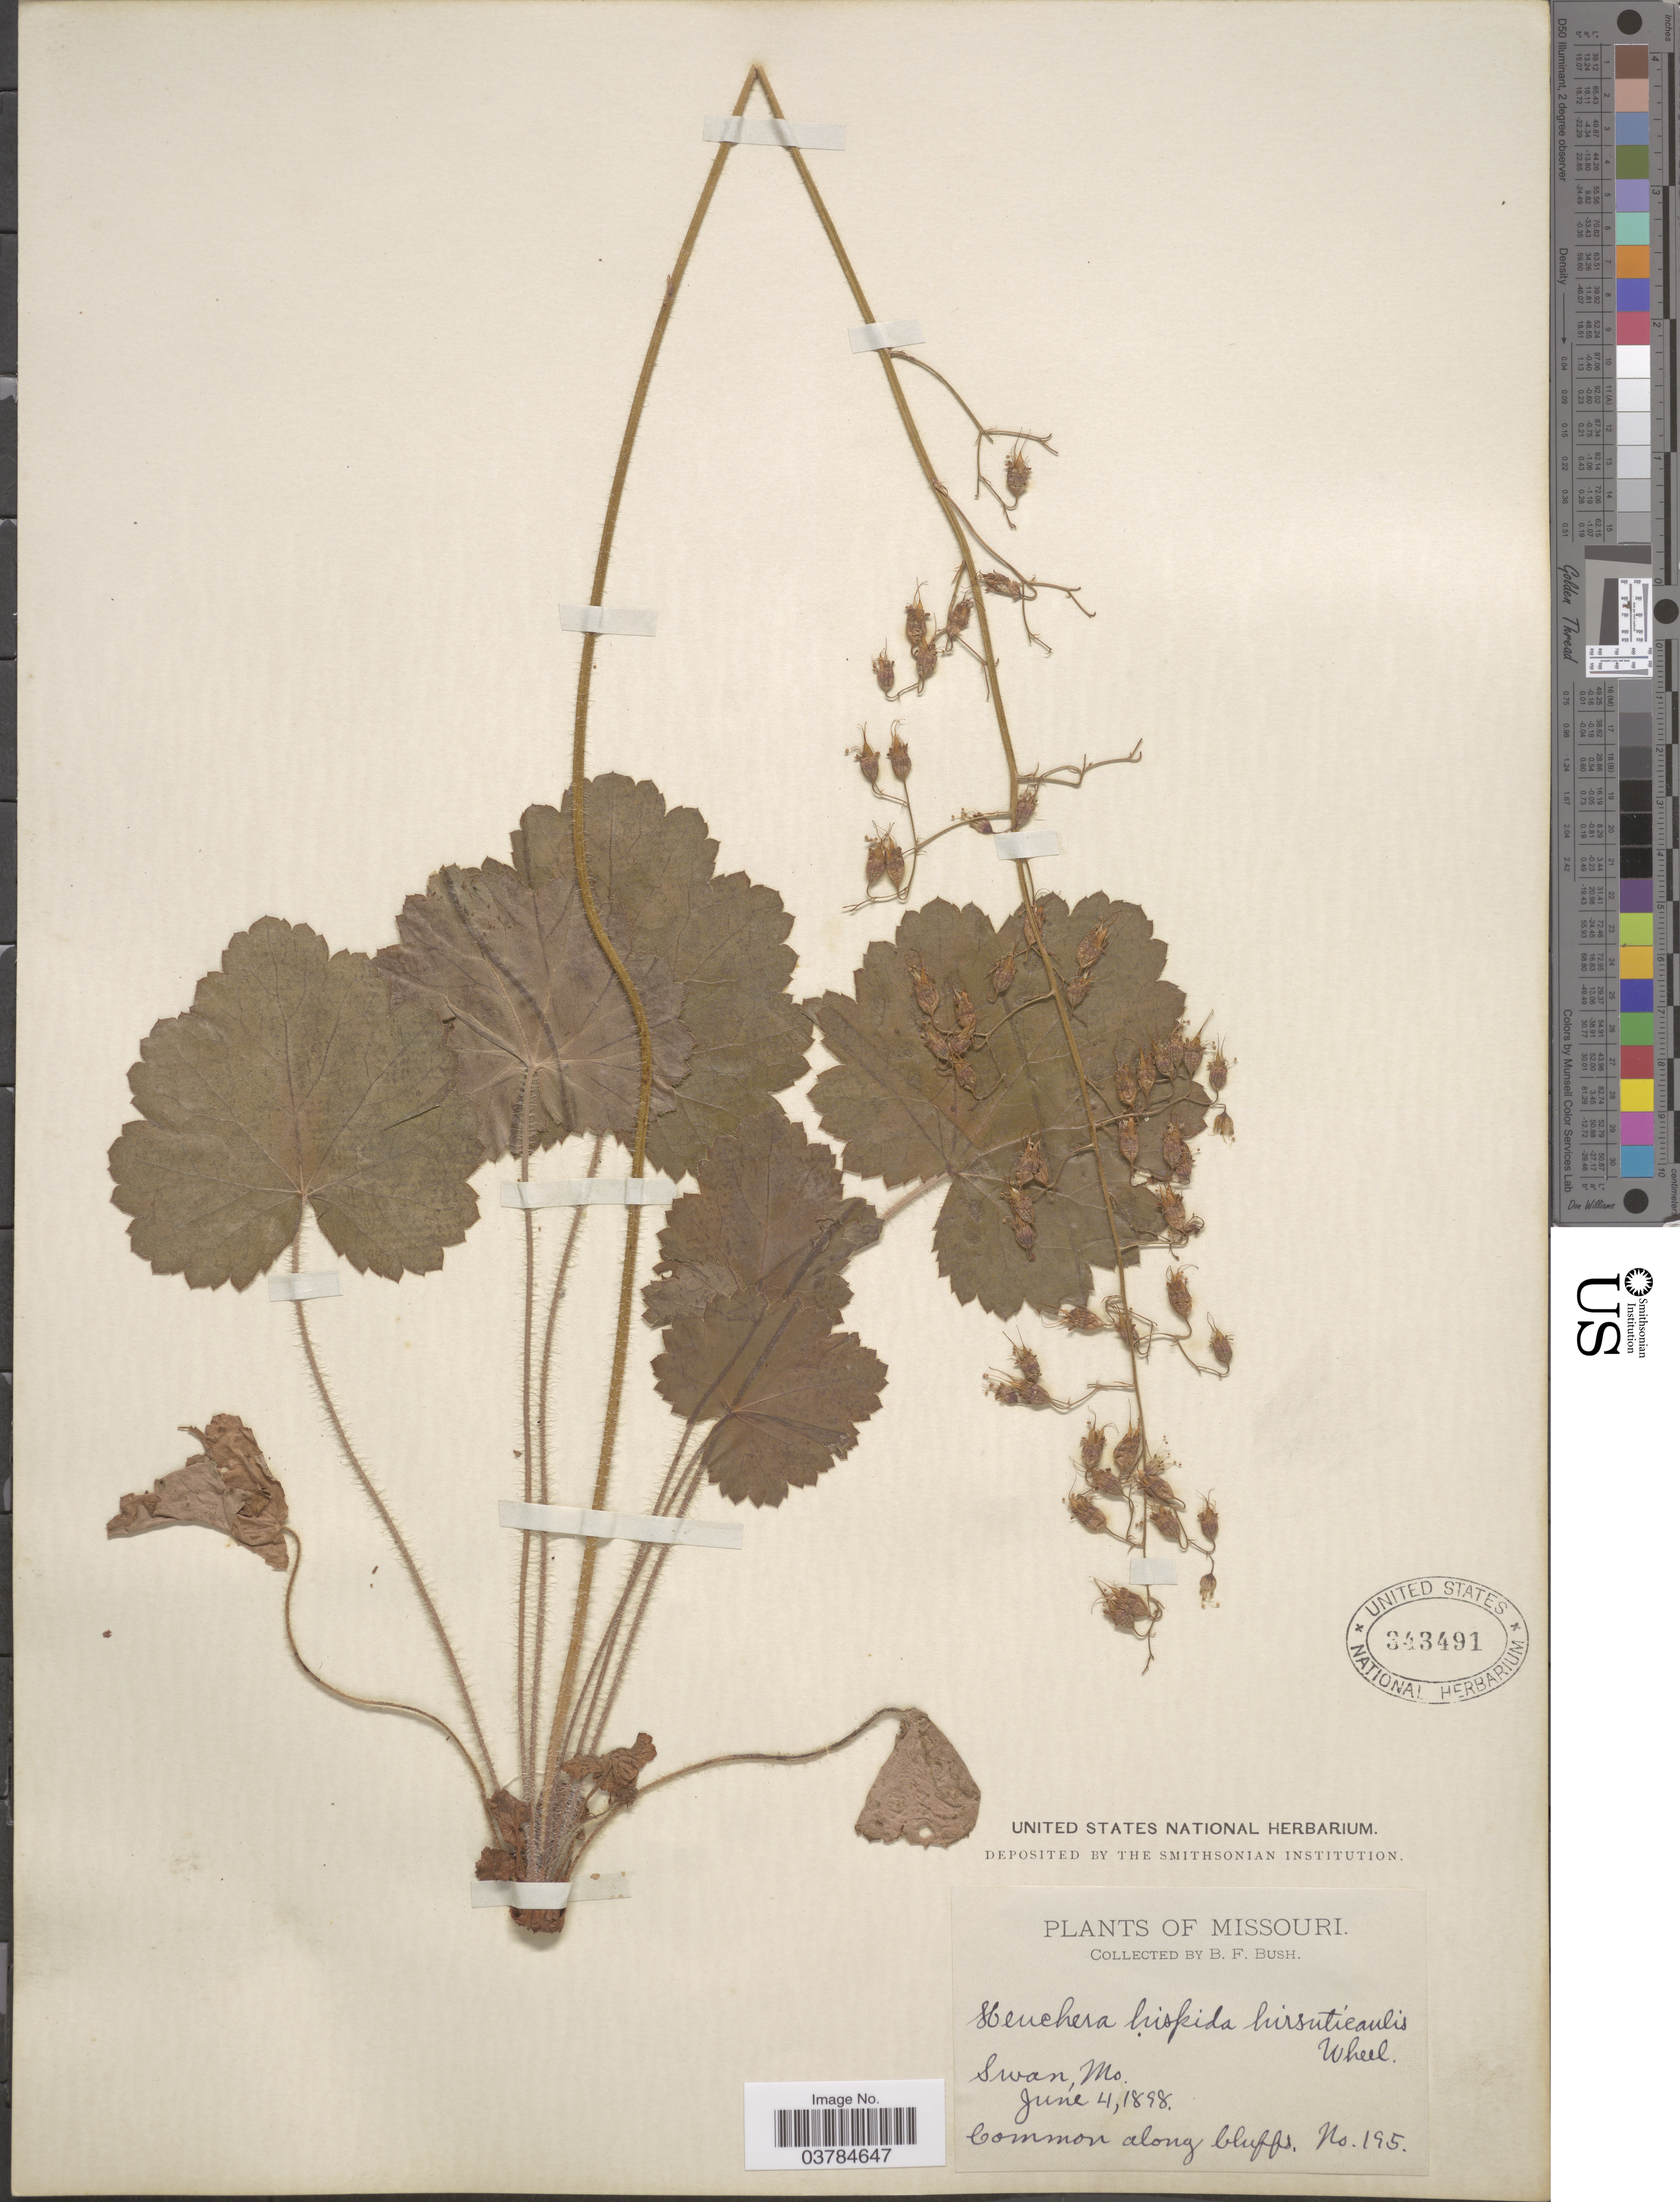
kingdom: Plantae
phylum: Tracheophyta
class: Magnoliopsida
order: Saxifragales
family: Saxifragaceae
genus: Heuchera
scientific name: Heuchera hirsuticaulis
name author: (Wheelock) Rydb.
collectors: B. F. Bush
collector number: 195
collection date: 1898-06-04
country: United States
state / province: Missouri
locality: Swan.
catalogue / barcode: US 343491